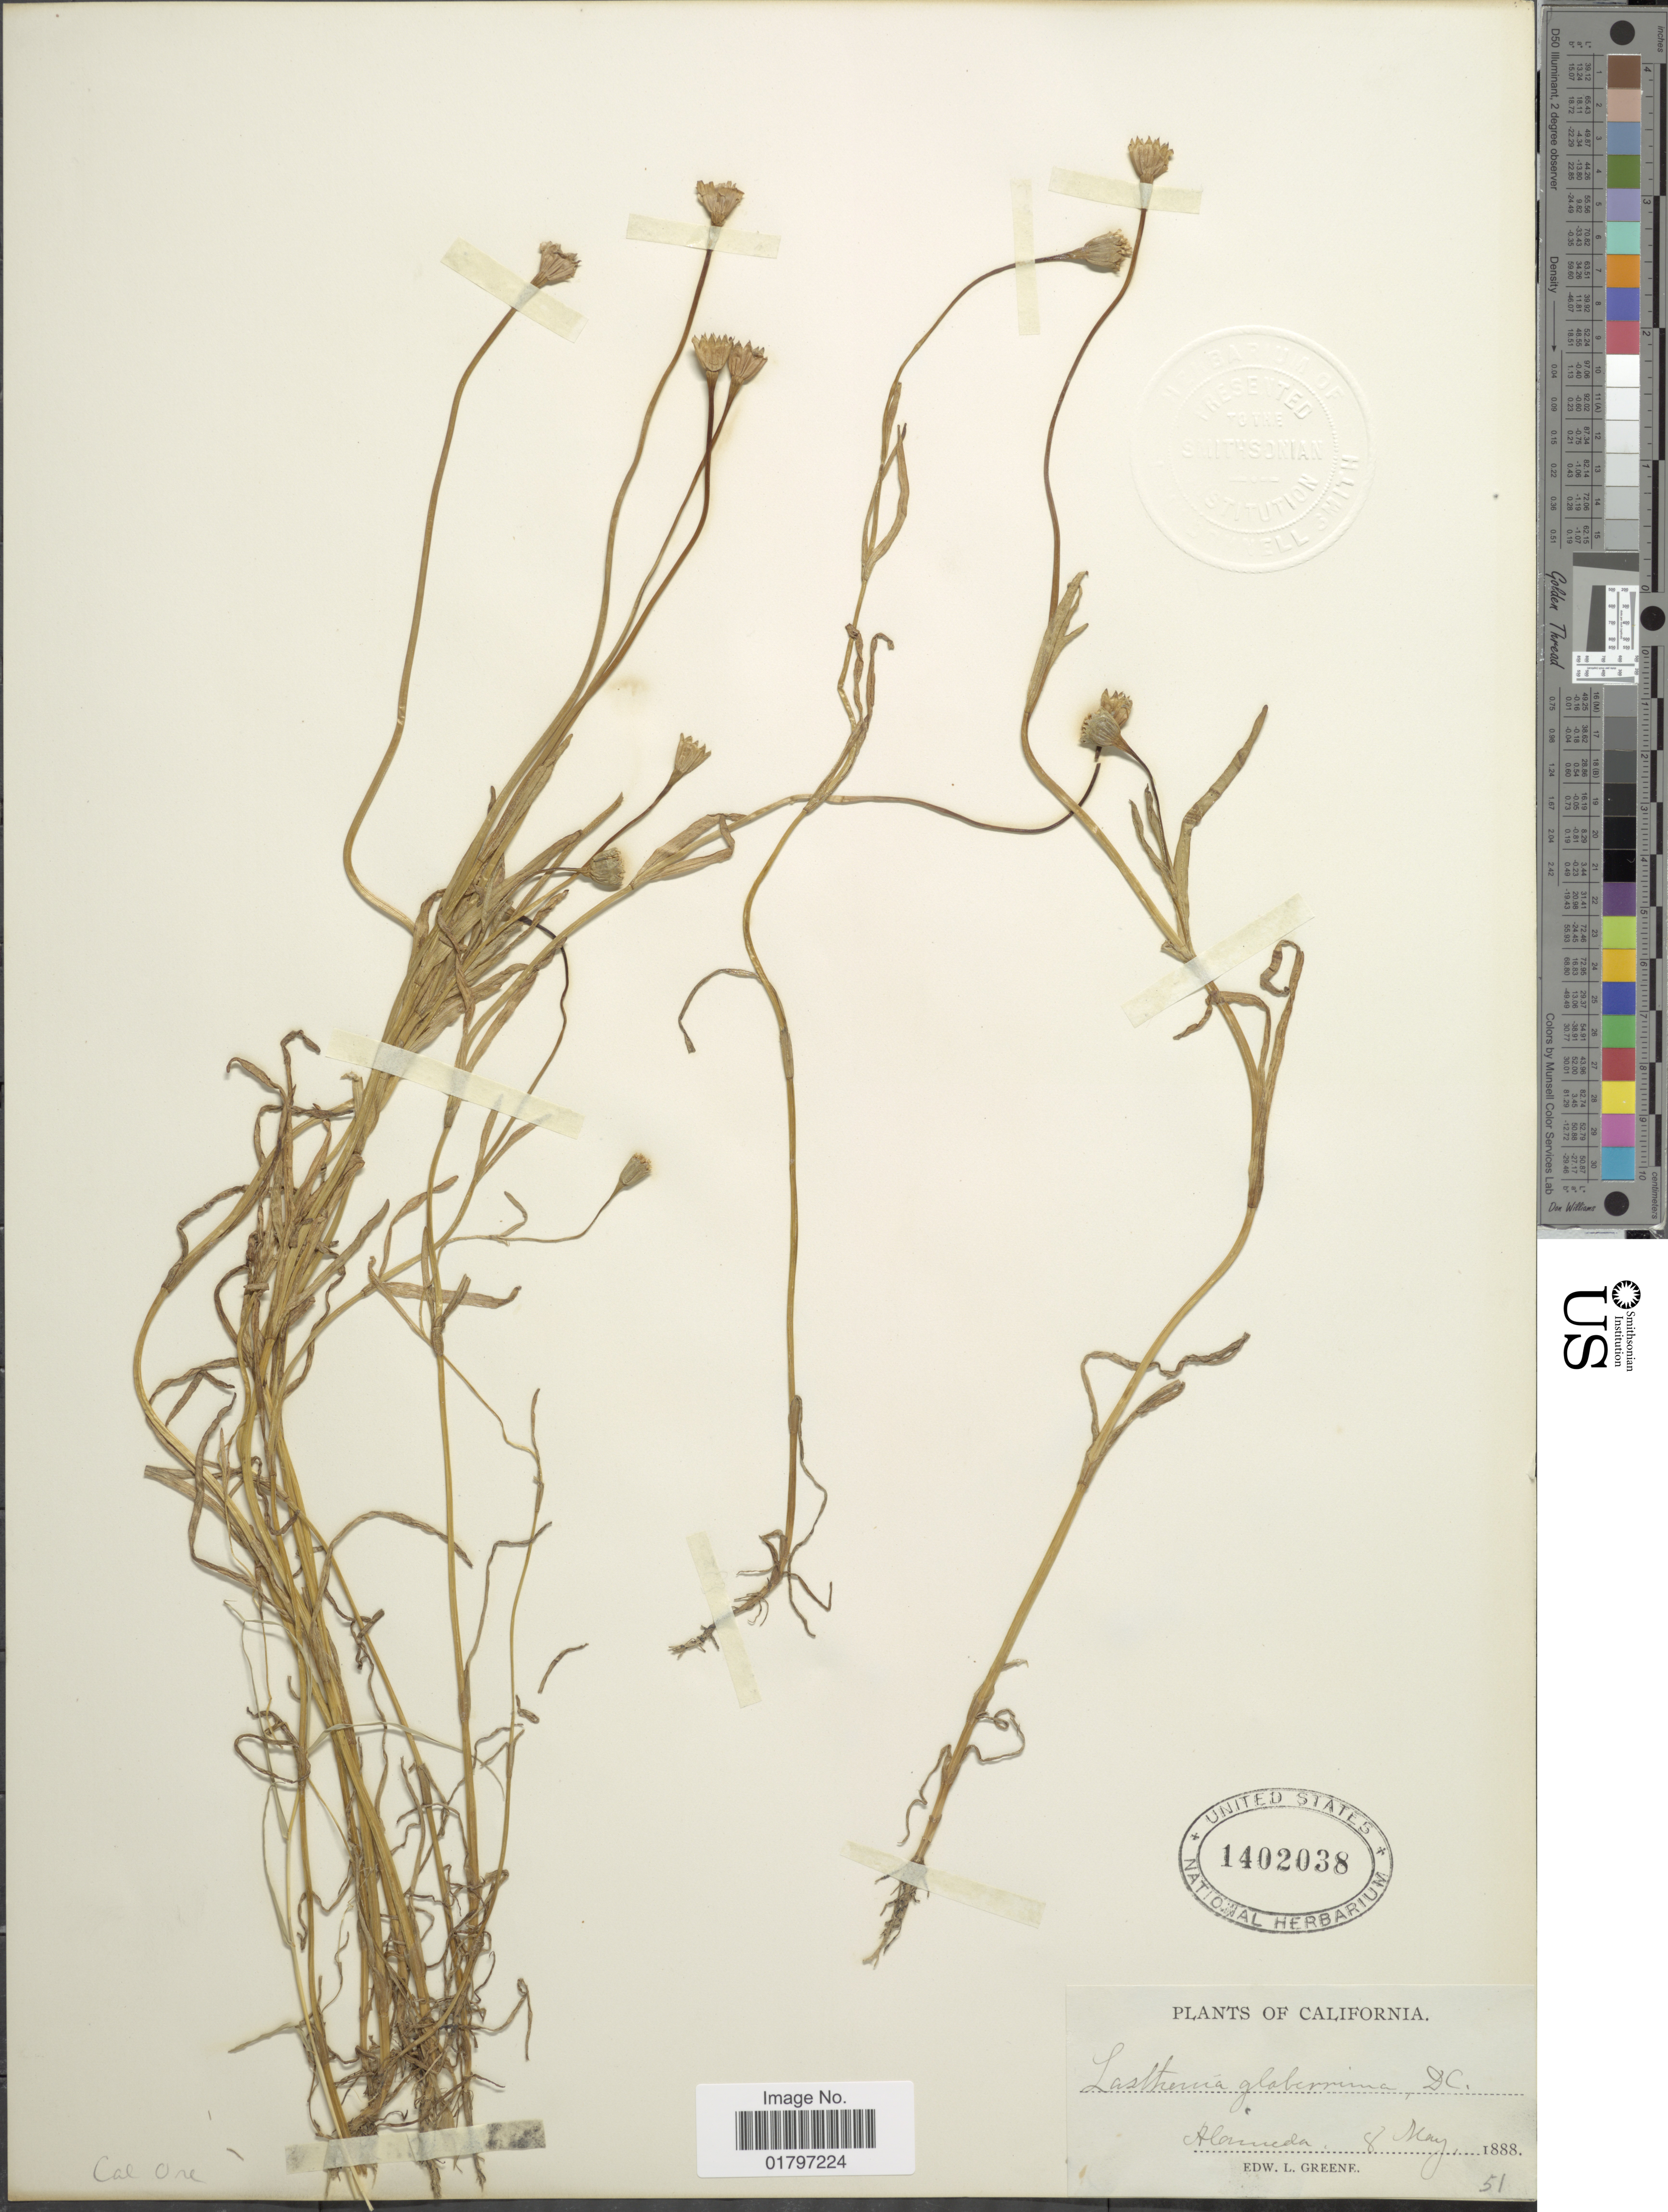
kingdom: Plantae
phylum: Tracheophyta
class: Magnoliopsida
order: Asterales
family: Asteraceae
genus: Lasthenia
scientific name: Lasthenia glaberrima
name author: DC.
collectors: E. L. Greene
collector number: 51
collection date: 1888-05-08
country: United States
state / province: California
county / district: Alameda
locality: Alameda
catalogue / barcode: US 1402038